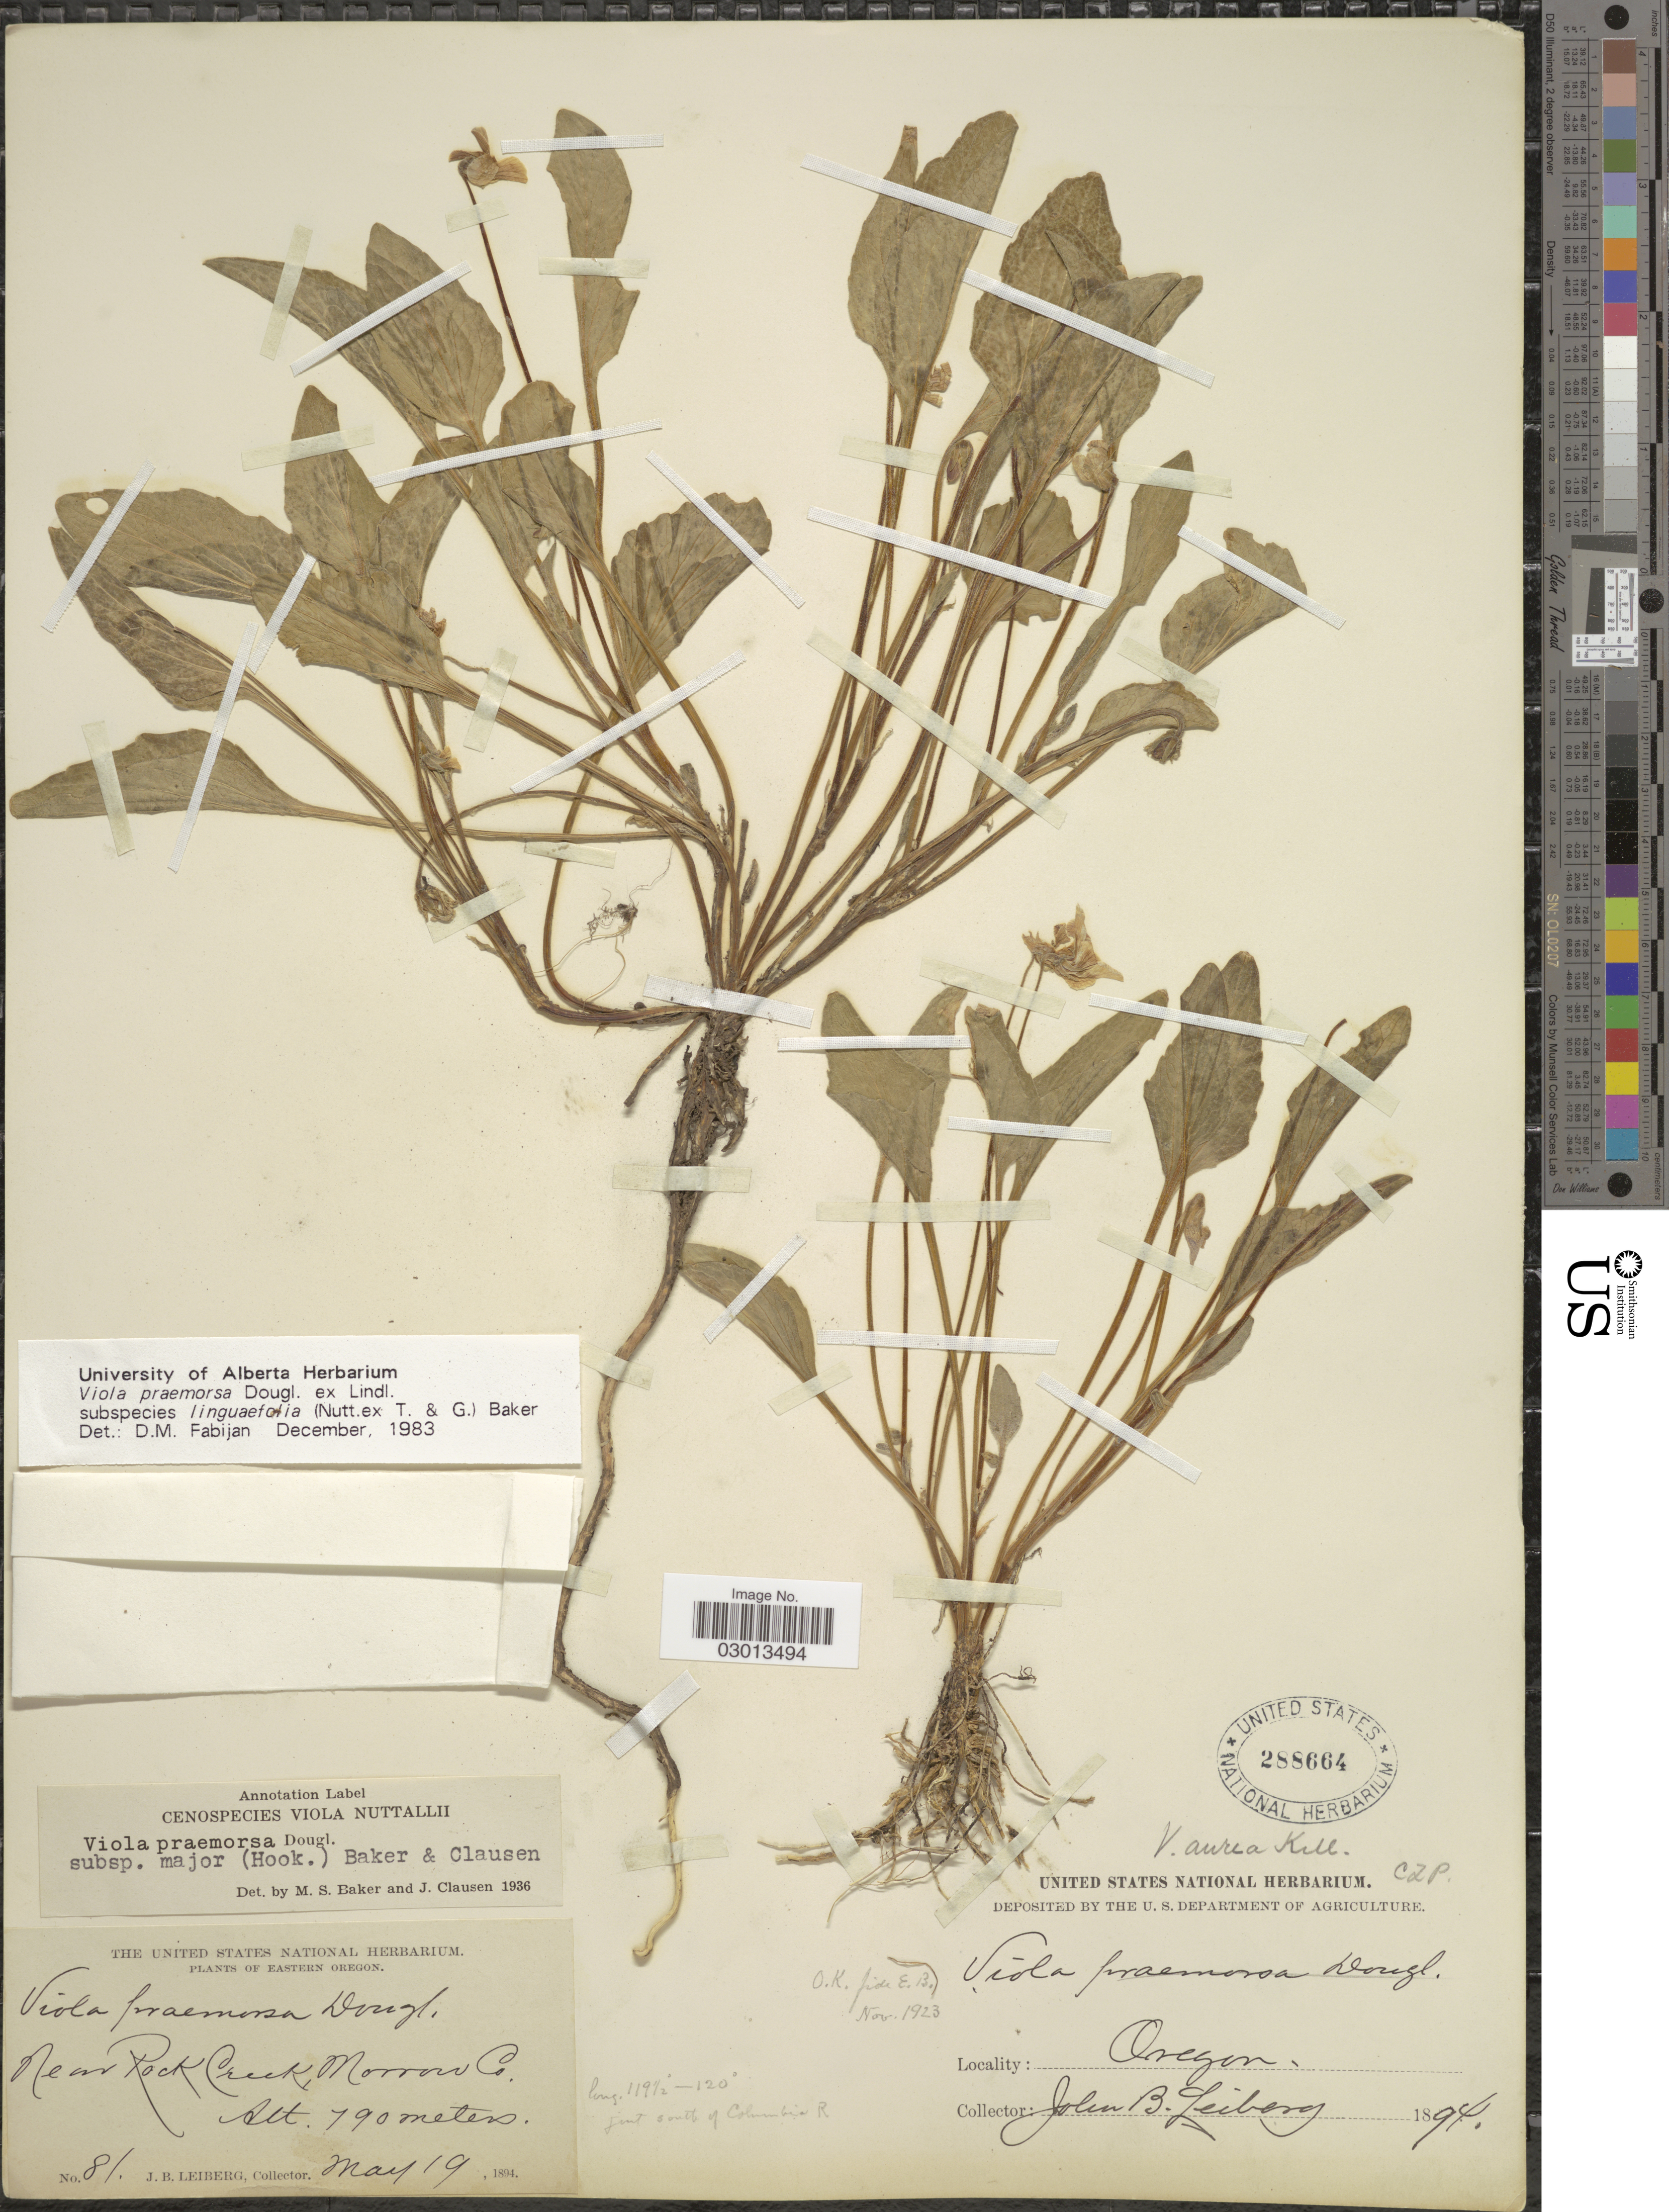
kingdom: Plantae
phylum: Tracheophyta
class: Magnoliopsida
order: Malpighiales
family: Violaceae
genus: Viola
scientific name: Viola praemorsa subsp. linguifolia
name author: (Nutt.) M.S. Baker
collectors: J. B. Leiberg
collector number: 81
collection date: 1894-05-19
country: United States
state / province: Oregon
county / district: Morrow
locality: Eastern Oregon. Near Rock Creek, Morrow Co. Just south of Columbia R. [unsure placement]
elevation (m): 790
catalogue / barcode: US 288664